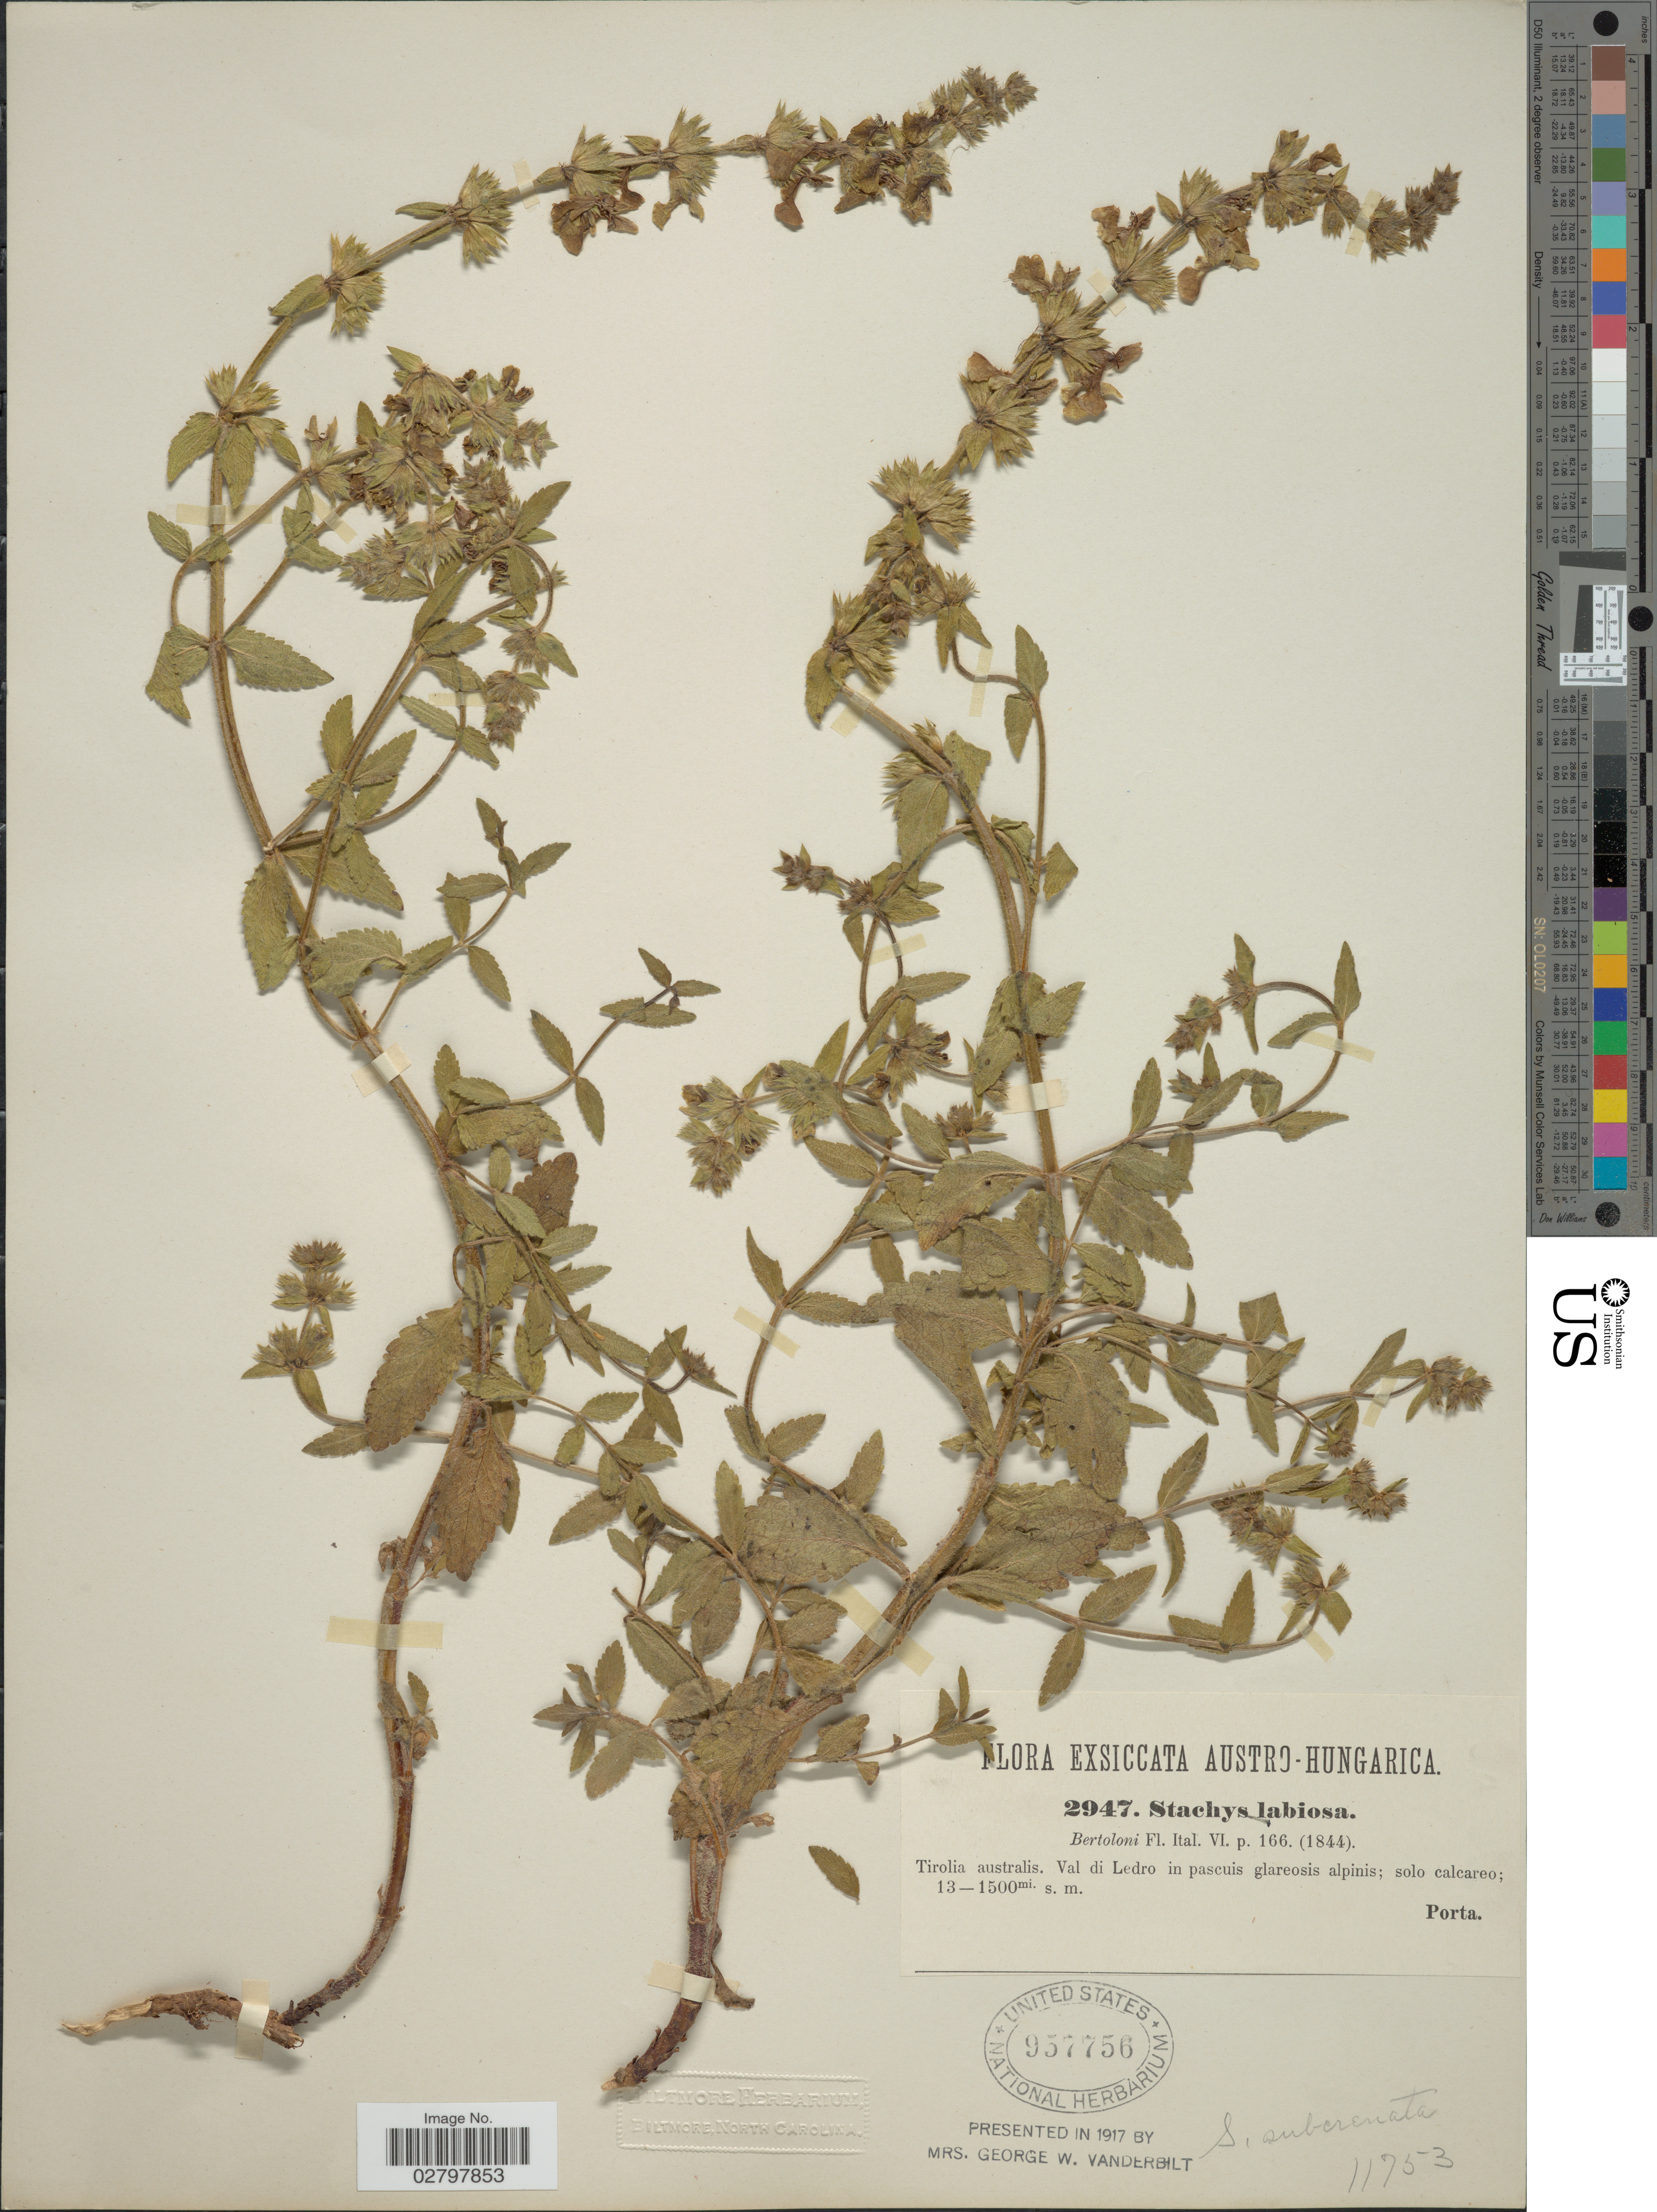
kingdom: Plantae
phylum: Tracheophyta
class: Magnoliopsida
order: Lamiales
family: Lamiaceae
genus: Stachys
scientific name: Stachys labiosa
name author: Bertol.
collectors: -- Porta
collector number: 2947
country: Austria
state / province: Tirol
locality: Tirolia australis. Val di Ledro in pascuis glareosis alpinis; solo calcareo.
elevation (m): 1300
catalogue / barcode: US 957756